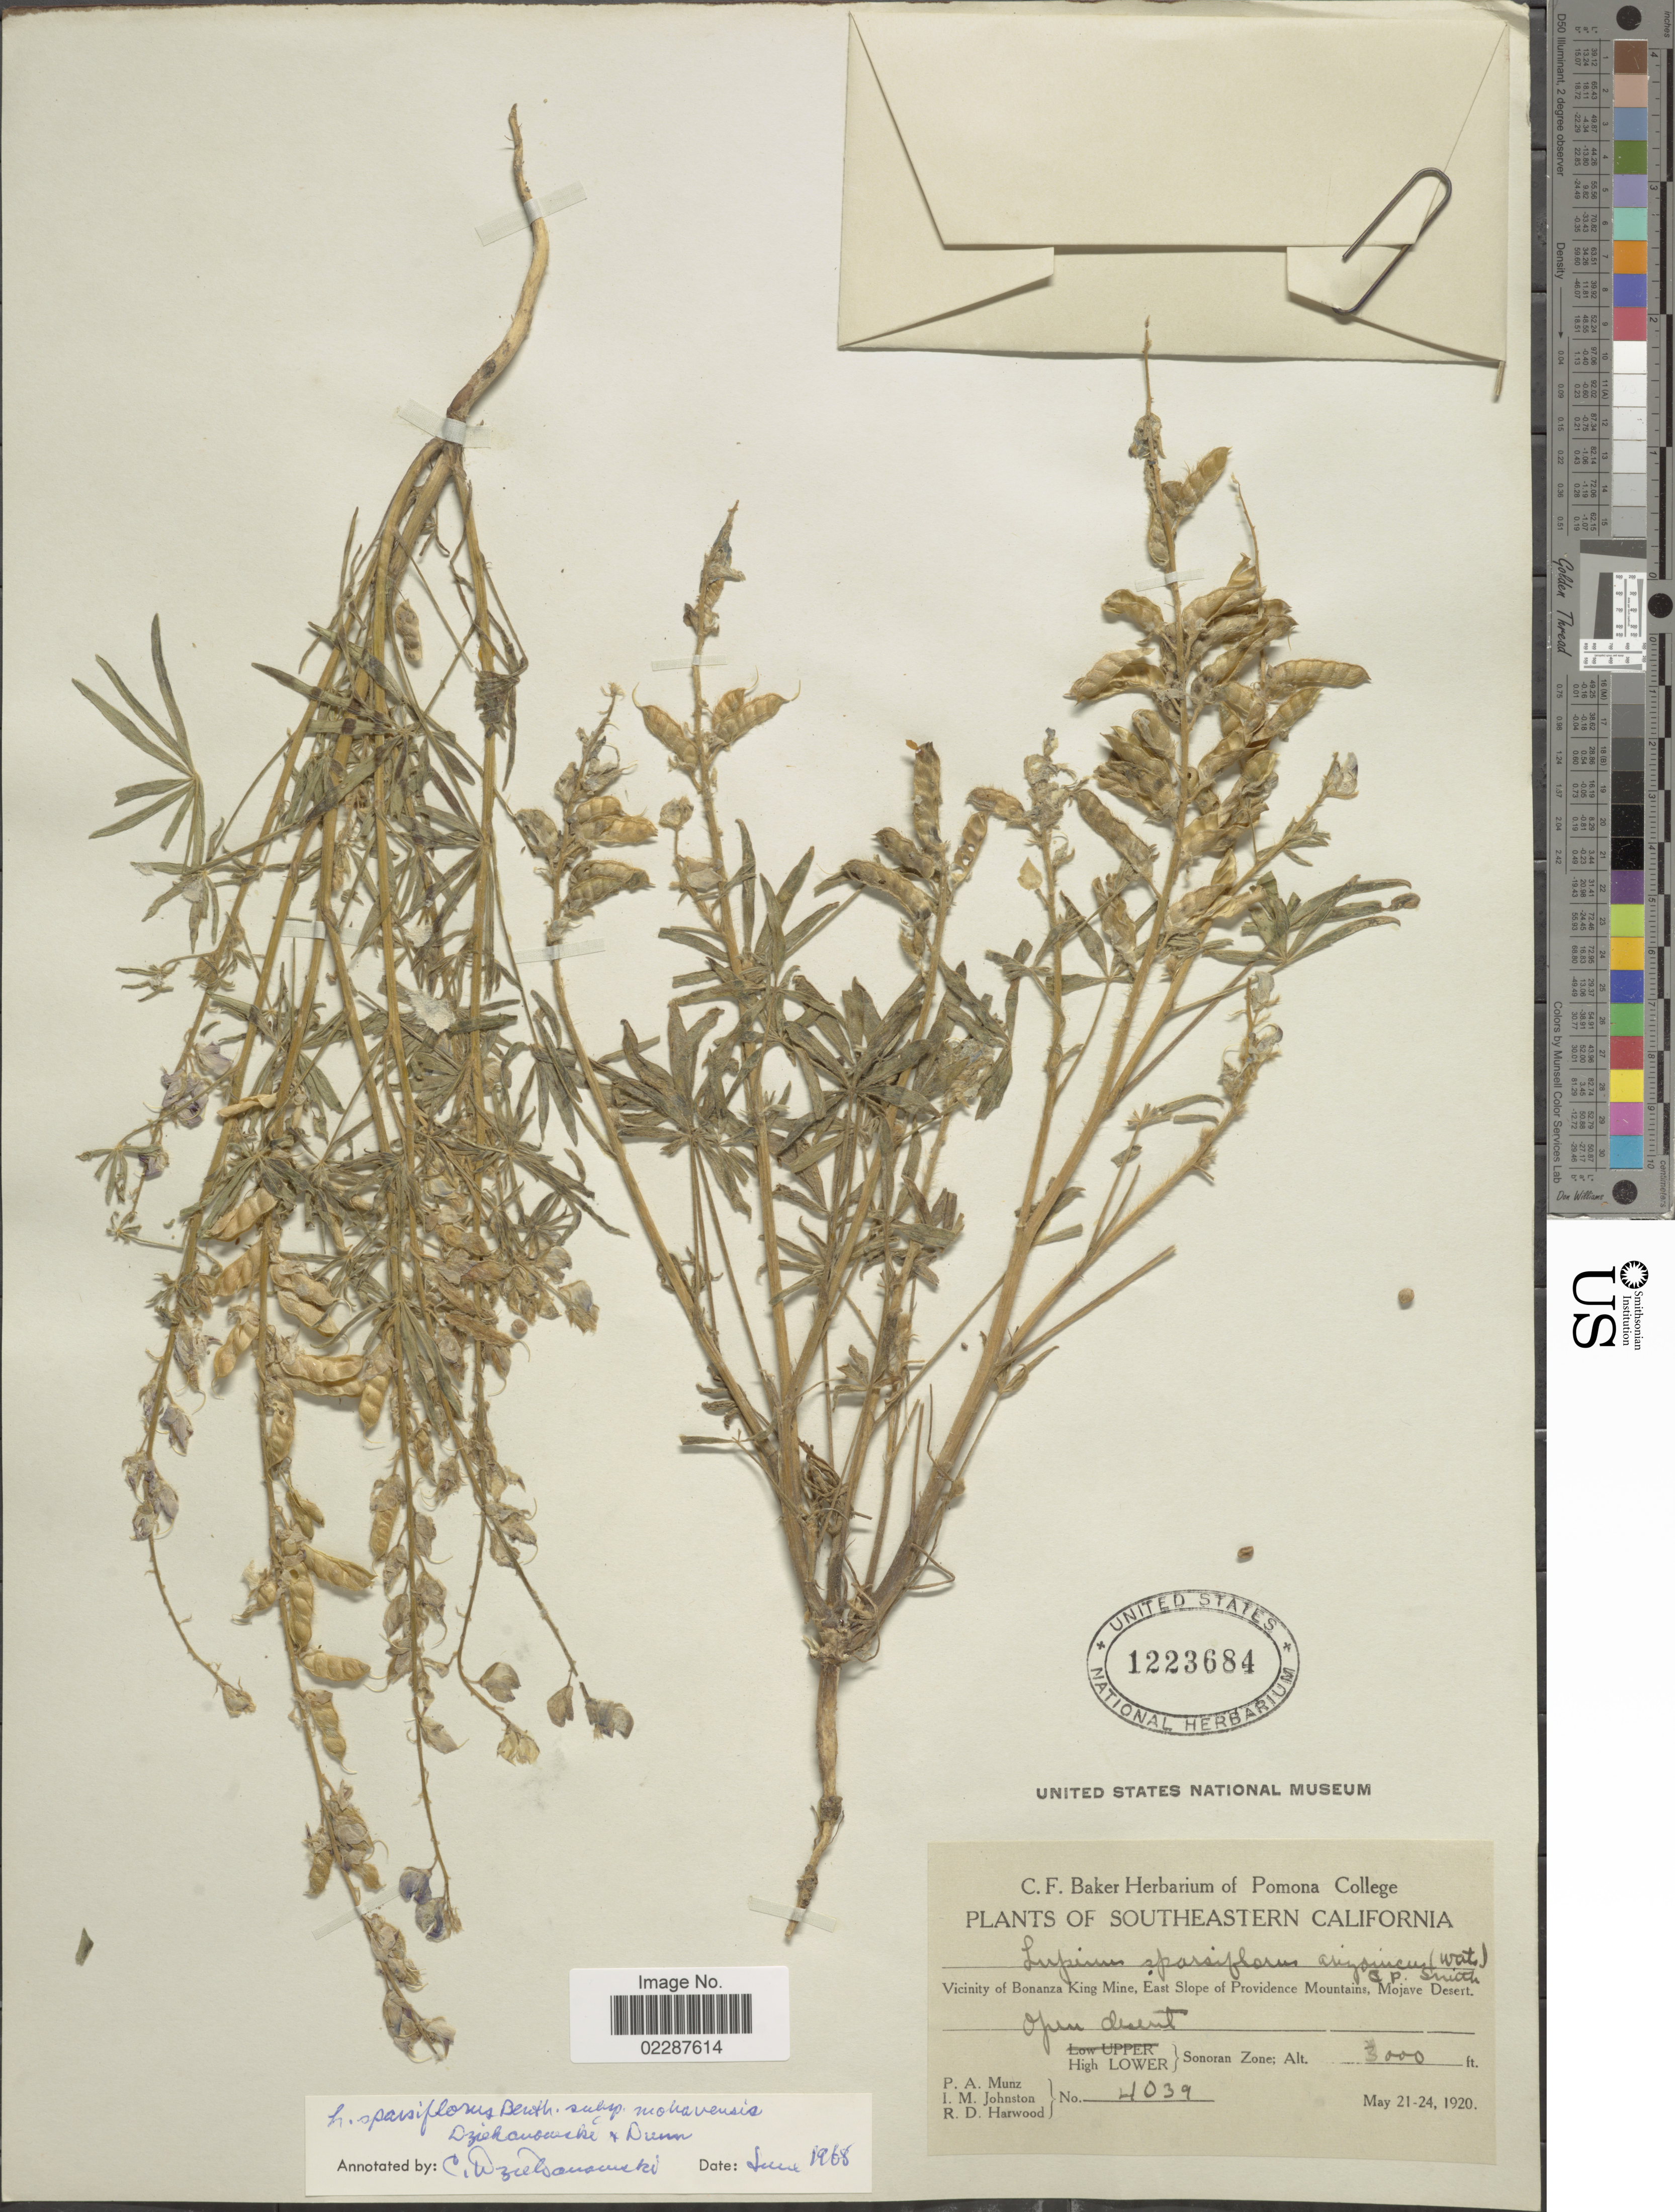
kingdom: Plantae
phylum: Tracheophyta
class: Magnoliopsida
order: Fabales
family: Fabaceae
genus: Lupinus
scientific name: Lupinus sparsiflorus subsp. mohavensis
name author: Dziekanowski & D.B. Dunn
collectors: P. A. Munz, I.M. Johnston & R. Harwood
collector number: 4039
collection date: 1920-05-21/1920-05-24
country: United States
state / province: California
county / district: San Bernardino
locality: Southeastern California, vicinity of Bonanza King Mine, East slope of Providence Mountains, Mojave Desert, High lower Sonoran Zone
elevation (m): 914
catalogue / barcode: US 1223684